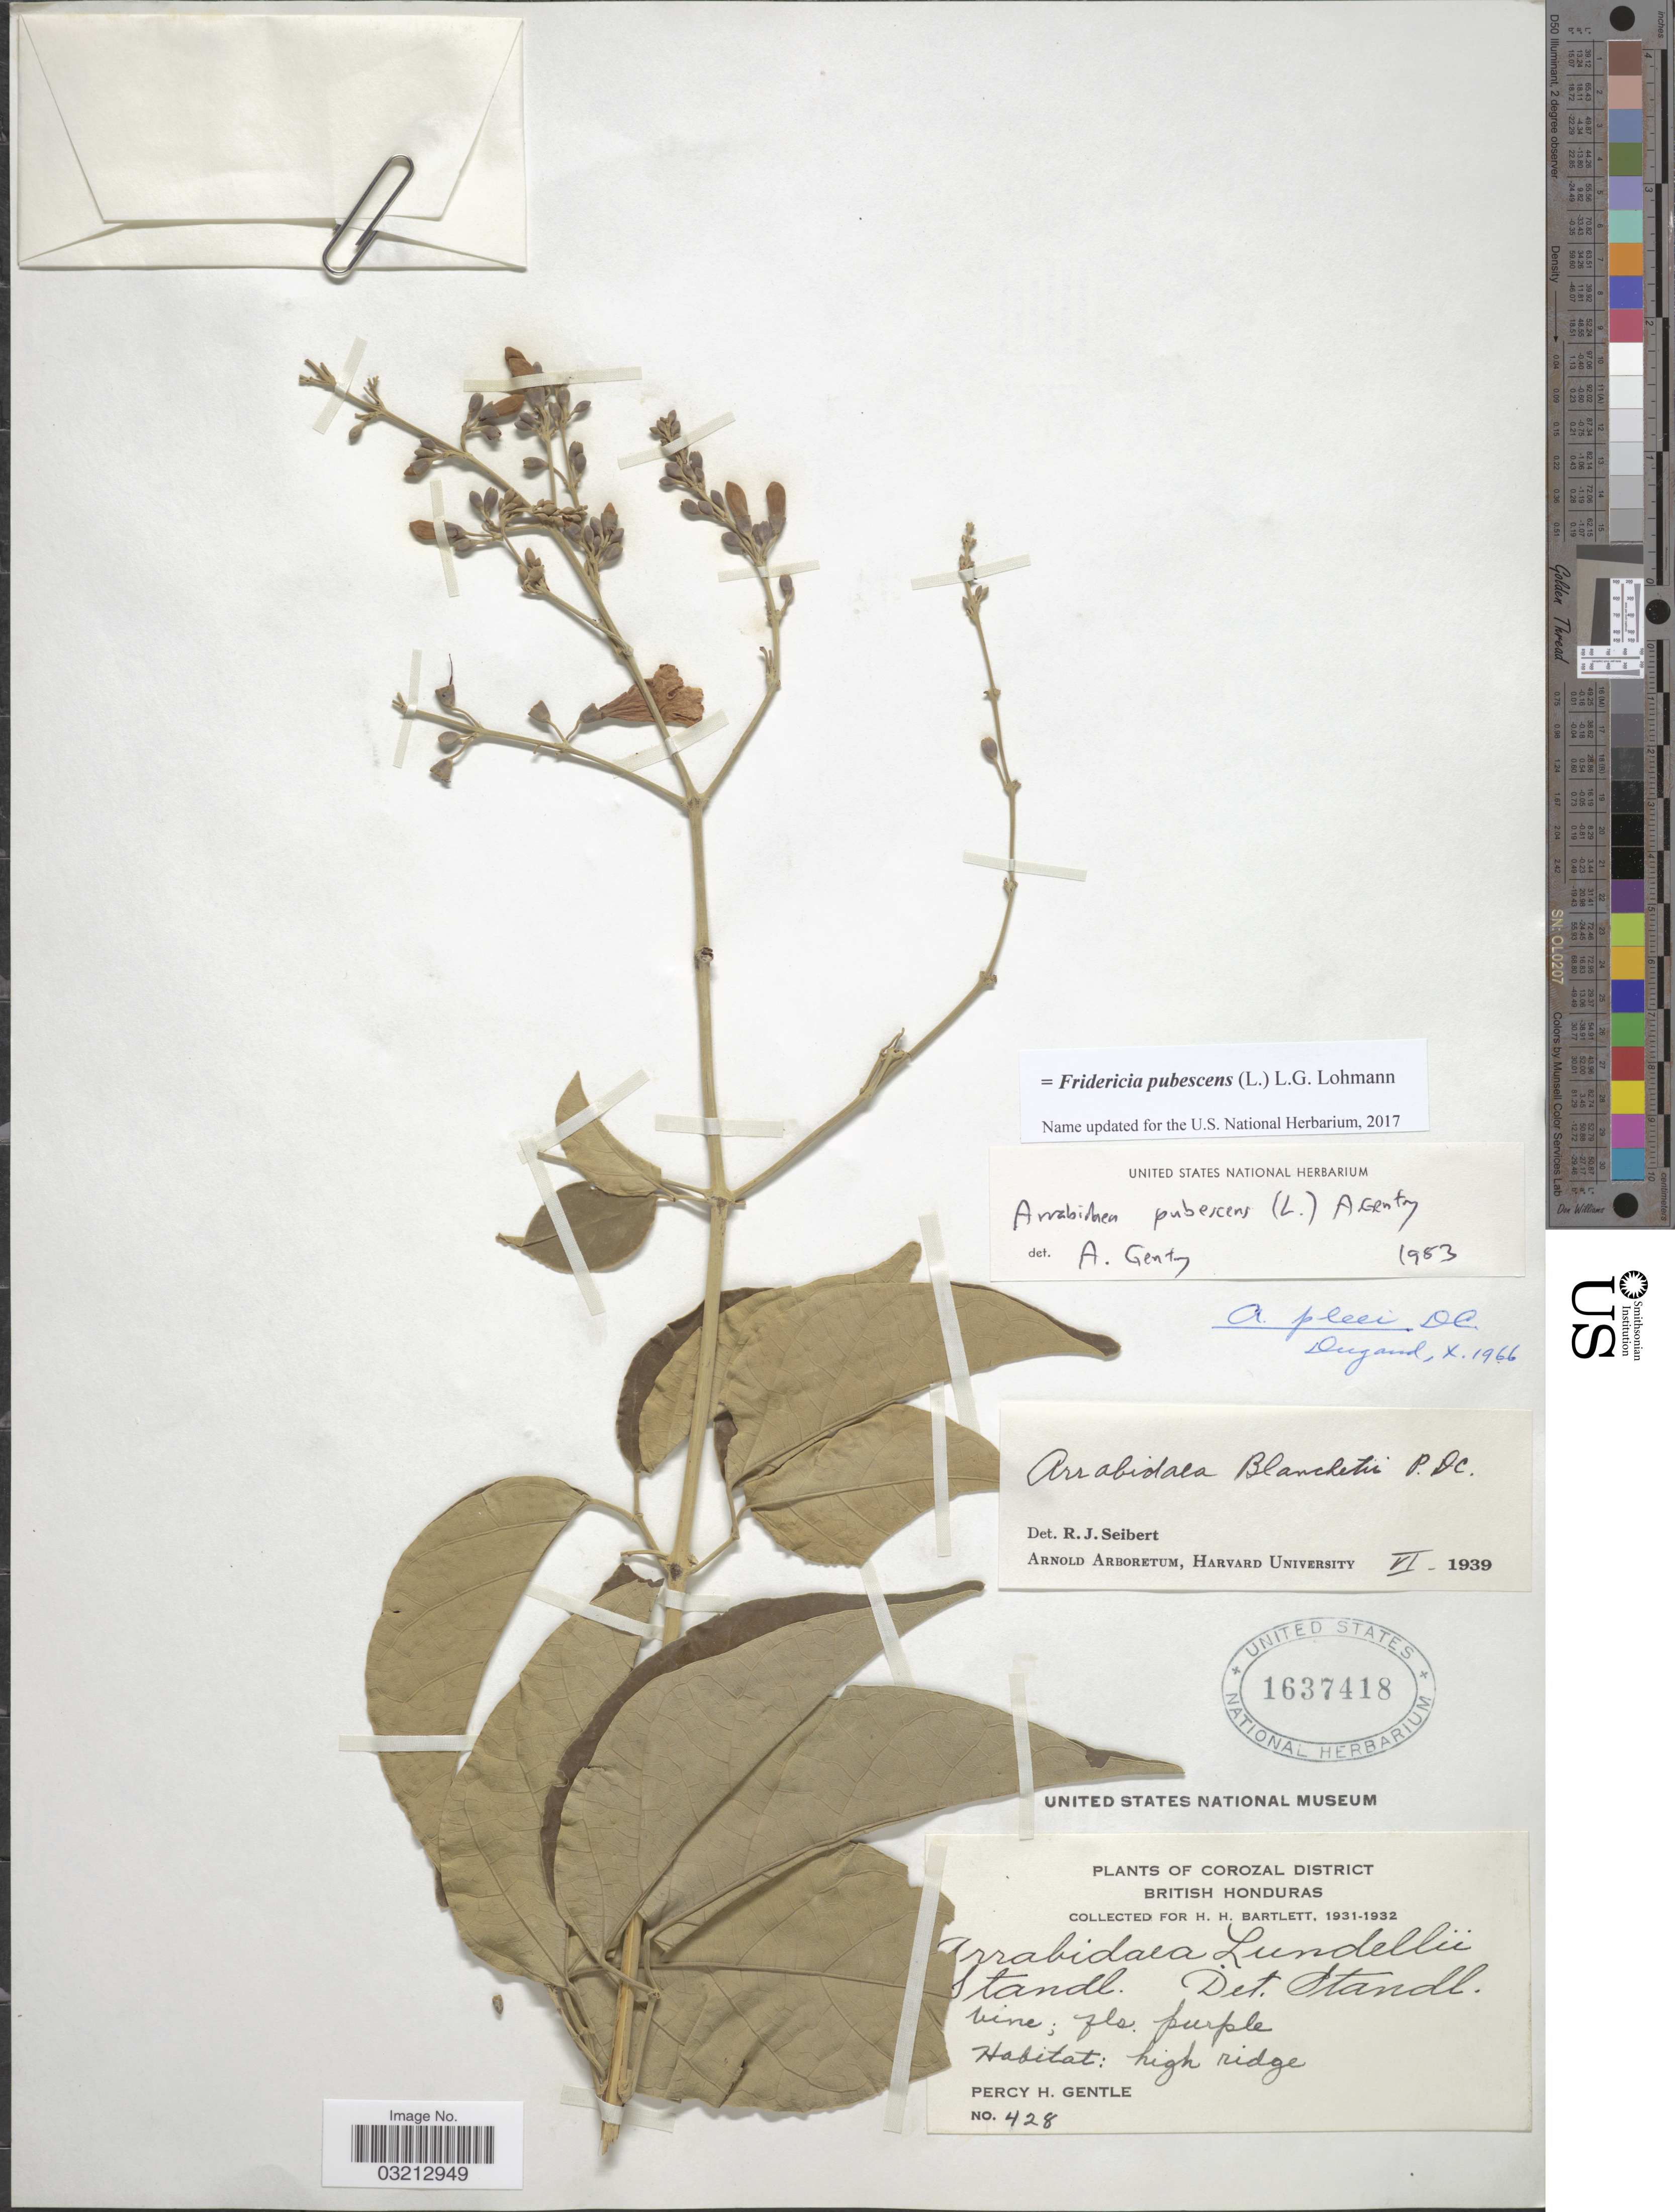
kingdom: Plantae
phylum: Tracheophyta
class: Magnoliopsida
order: Lamiales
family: Bignoniaceae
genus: Fridericia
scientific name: Fridericia pubescens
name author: (L.) L.G. Lohmann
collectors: P. H. Gentle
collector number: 428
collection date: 1931/1932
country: Belize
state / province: Corozal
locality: Corozal District. British Honduras.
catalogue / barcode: US 1637418